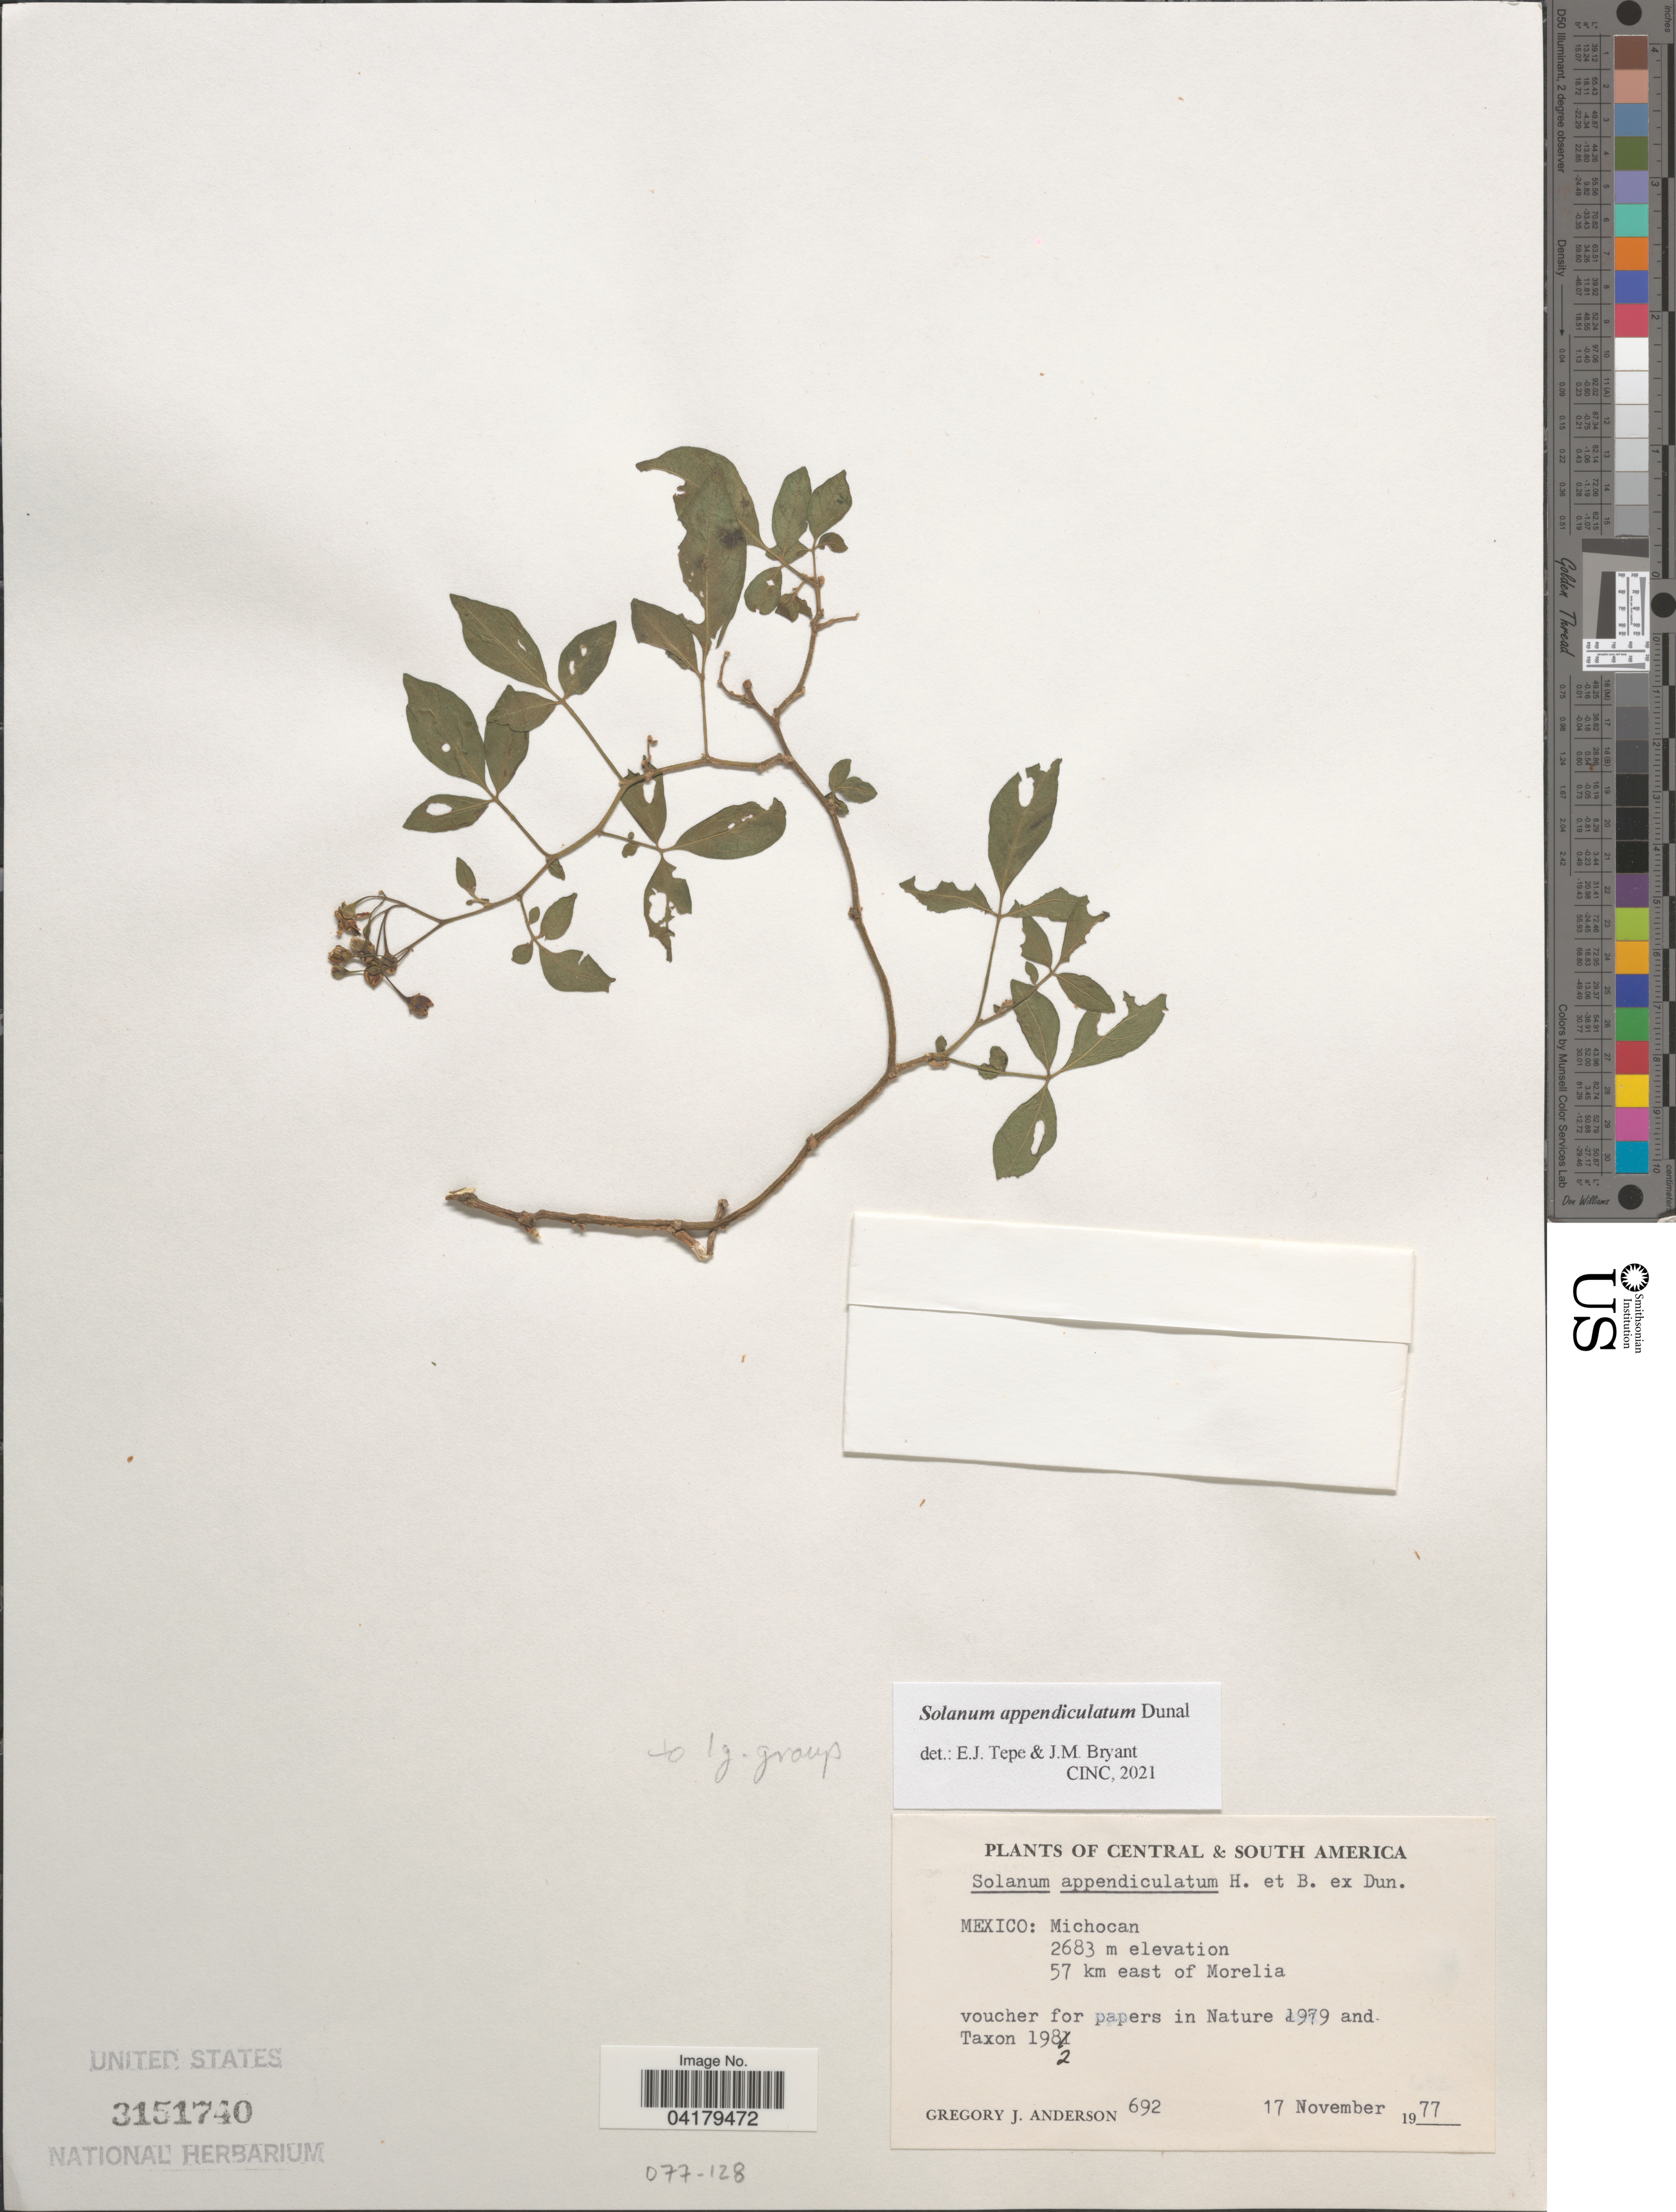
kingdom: Plantae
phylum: Tracheophyta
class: Magnoliopsida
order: Solanales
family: Solanaceae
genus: Solanum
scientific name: Solanum appendiculatum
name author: Humb. & Bonpl. ex Dunal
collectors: G. J. Anderson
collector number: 692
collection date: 1977-11-17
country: Mexico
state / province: Michoacán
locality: Central & South America. 47 km east of Morelia.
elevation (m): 2683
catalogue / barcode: US 3151740